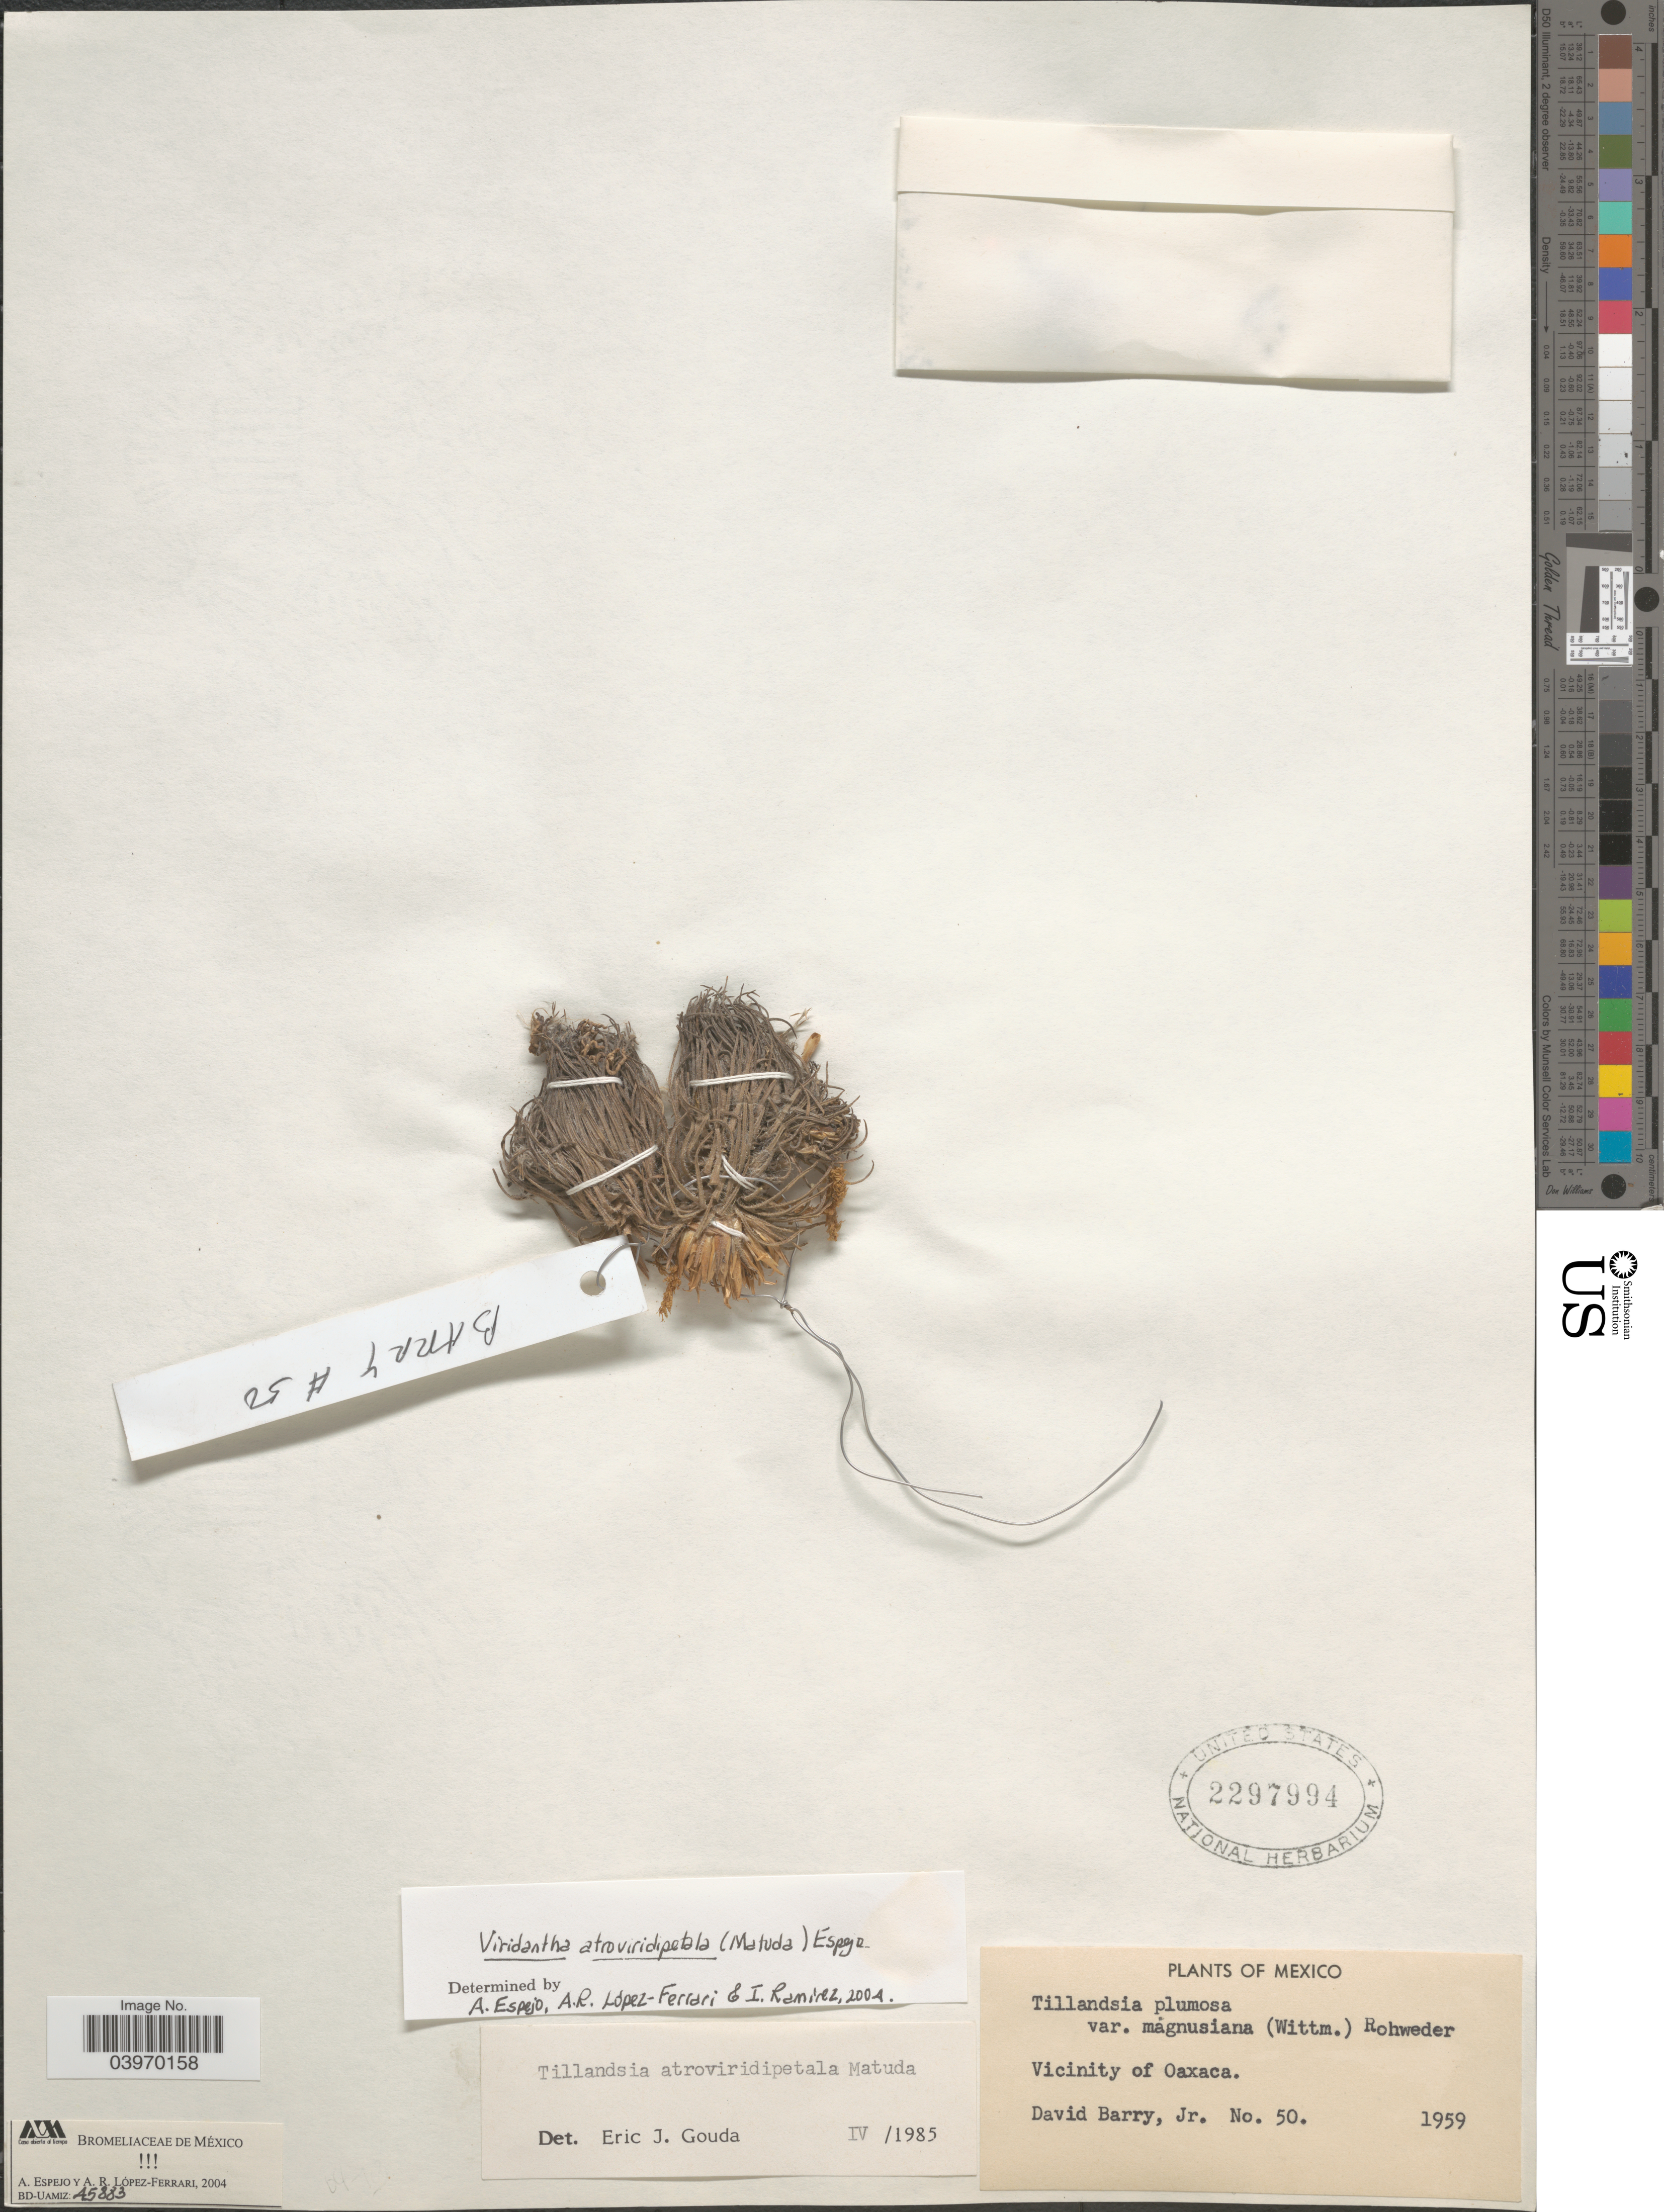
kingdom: Plantae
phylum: Tracheophyta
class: Liliopsida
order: Poales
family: Bromeliaceae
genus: Tillandsia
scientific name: Tillandsia plumosa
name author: Baker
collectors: D. Barry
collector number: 50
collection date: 1959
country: Mexico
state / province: Oaxaca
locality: Vicinity of Oaxaca.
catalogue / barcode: US 2297994